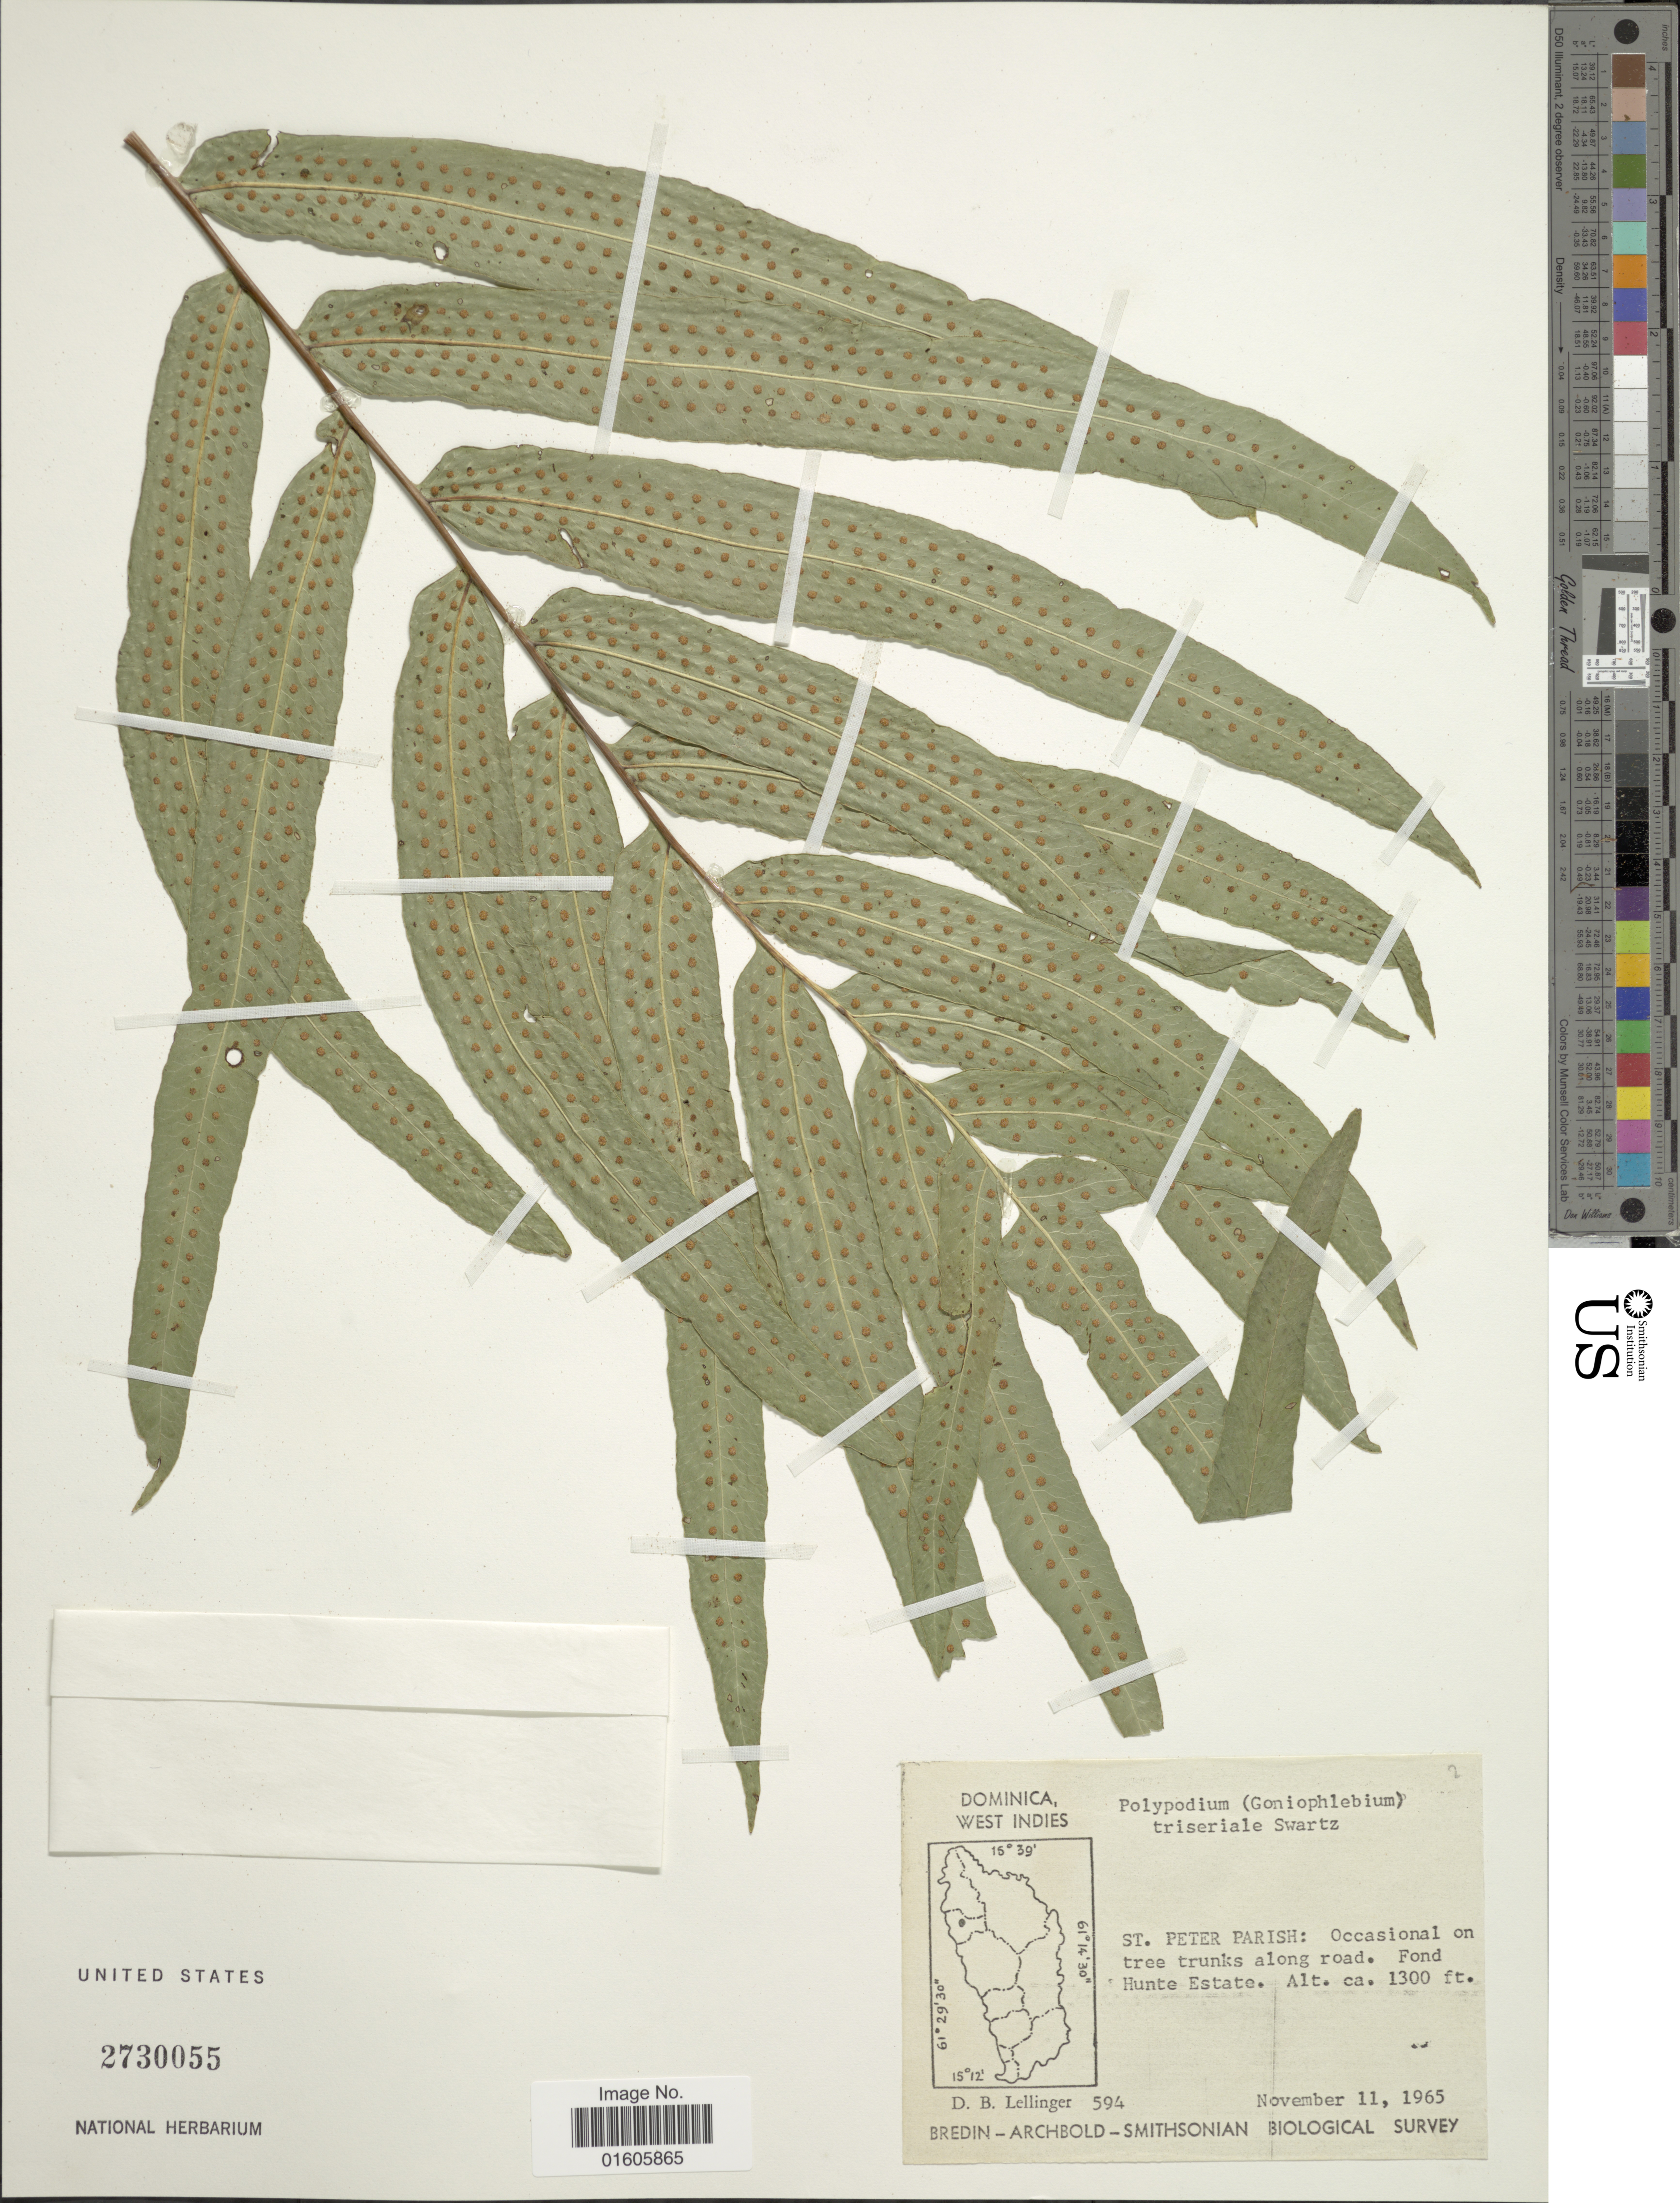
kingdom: Plantae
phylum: Tracheophyta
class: Polypodiopsida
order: Polypodiales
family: Polypodiaceae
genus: Serpocaulon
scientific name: Serpocaulon triseriale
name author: (Sw.) A.R. Sm.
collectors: D. B. Lellinger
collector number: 594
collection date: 1965-11-11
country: Dominica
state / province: St. Peter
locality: St. Peter Parish: Occasional on tree trunks along road. Fond Hunte Estate.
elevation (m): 396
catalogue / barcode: US 2730055